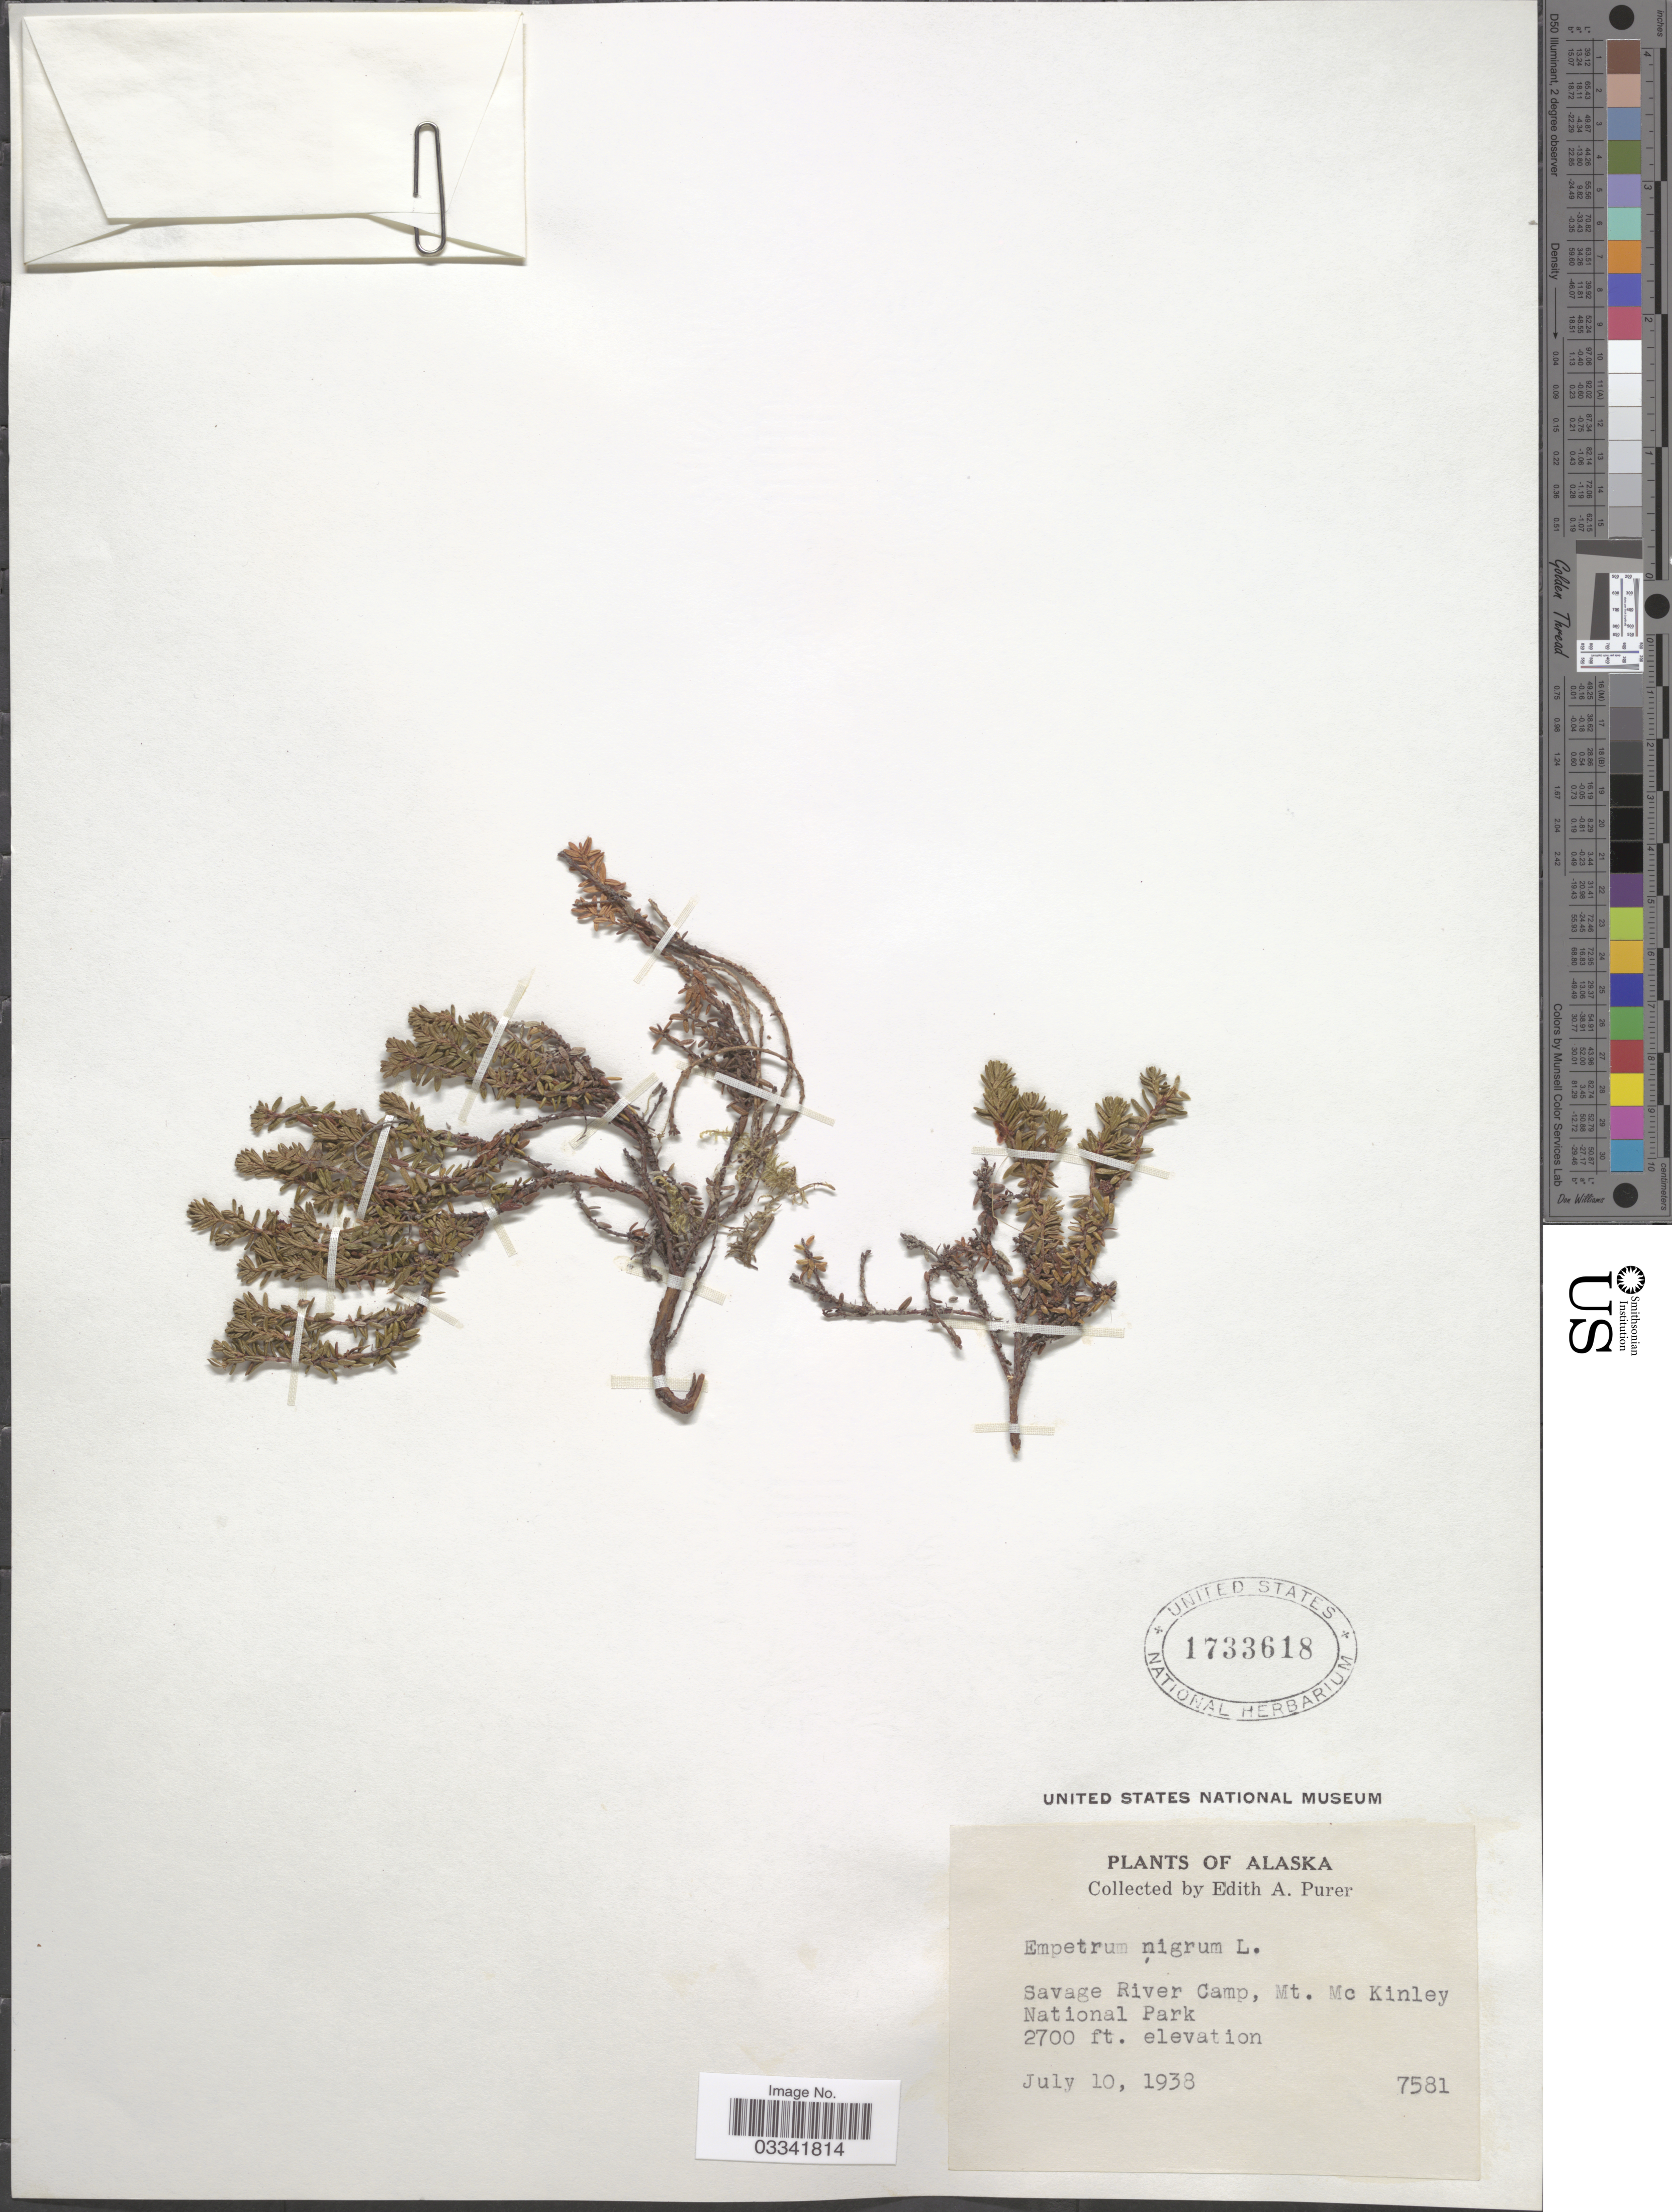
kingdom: Plantae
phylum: Tracheophyta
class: Magnoliopsida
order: Ericales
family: Ericaceae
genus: Empetrum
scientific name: Empetrum nigrum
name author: L.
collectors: E. Purer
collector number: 7581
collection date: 1938-07-10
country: United States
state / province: Alaska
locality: Savage River Camp, Mt. Mc Kinley National Park.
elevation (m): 823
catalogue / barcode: US 1733618